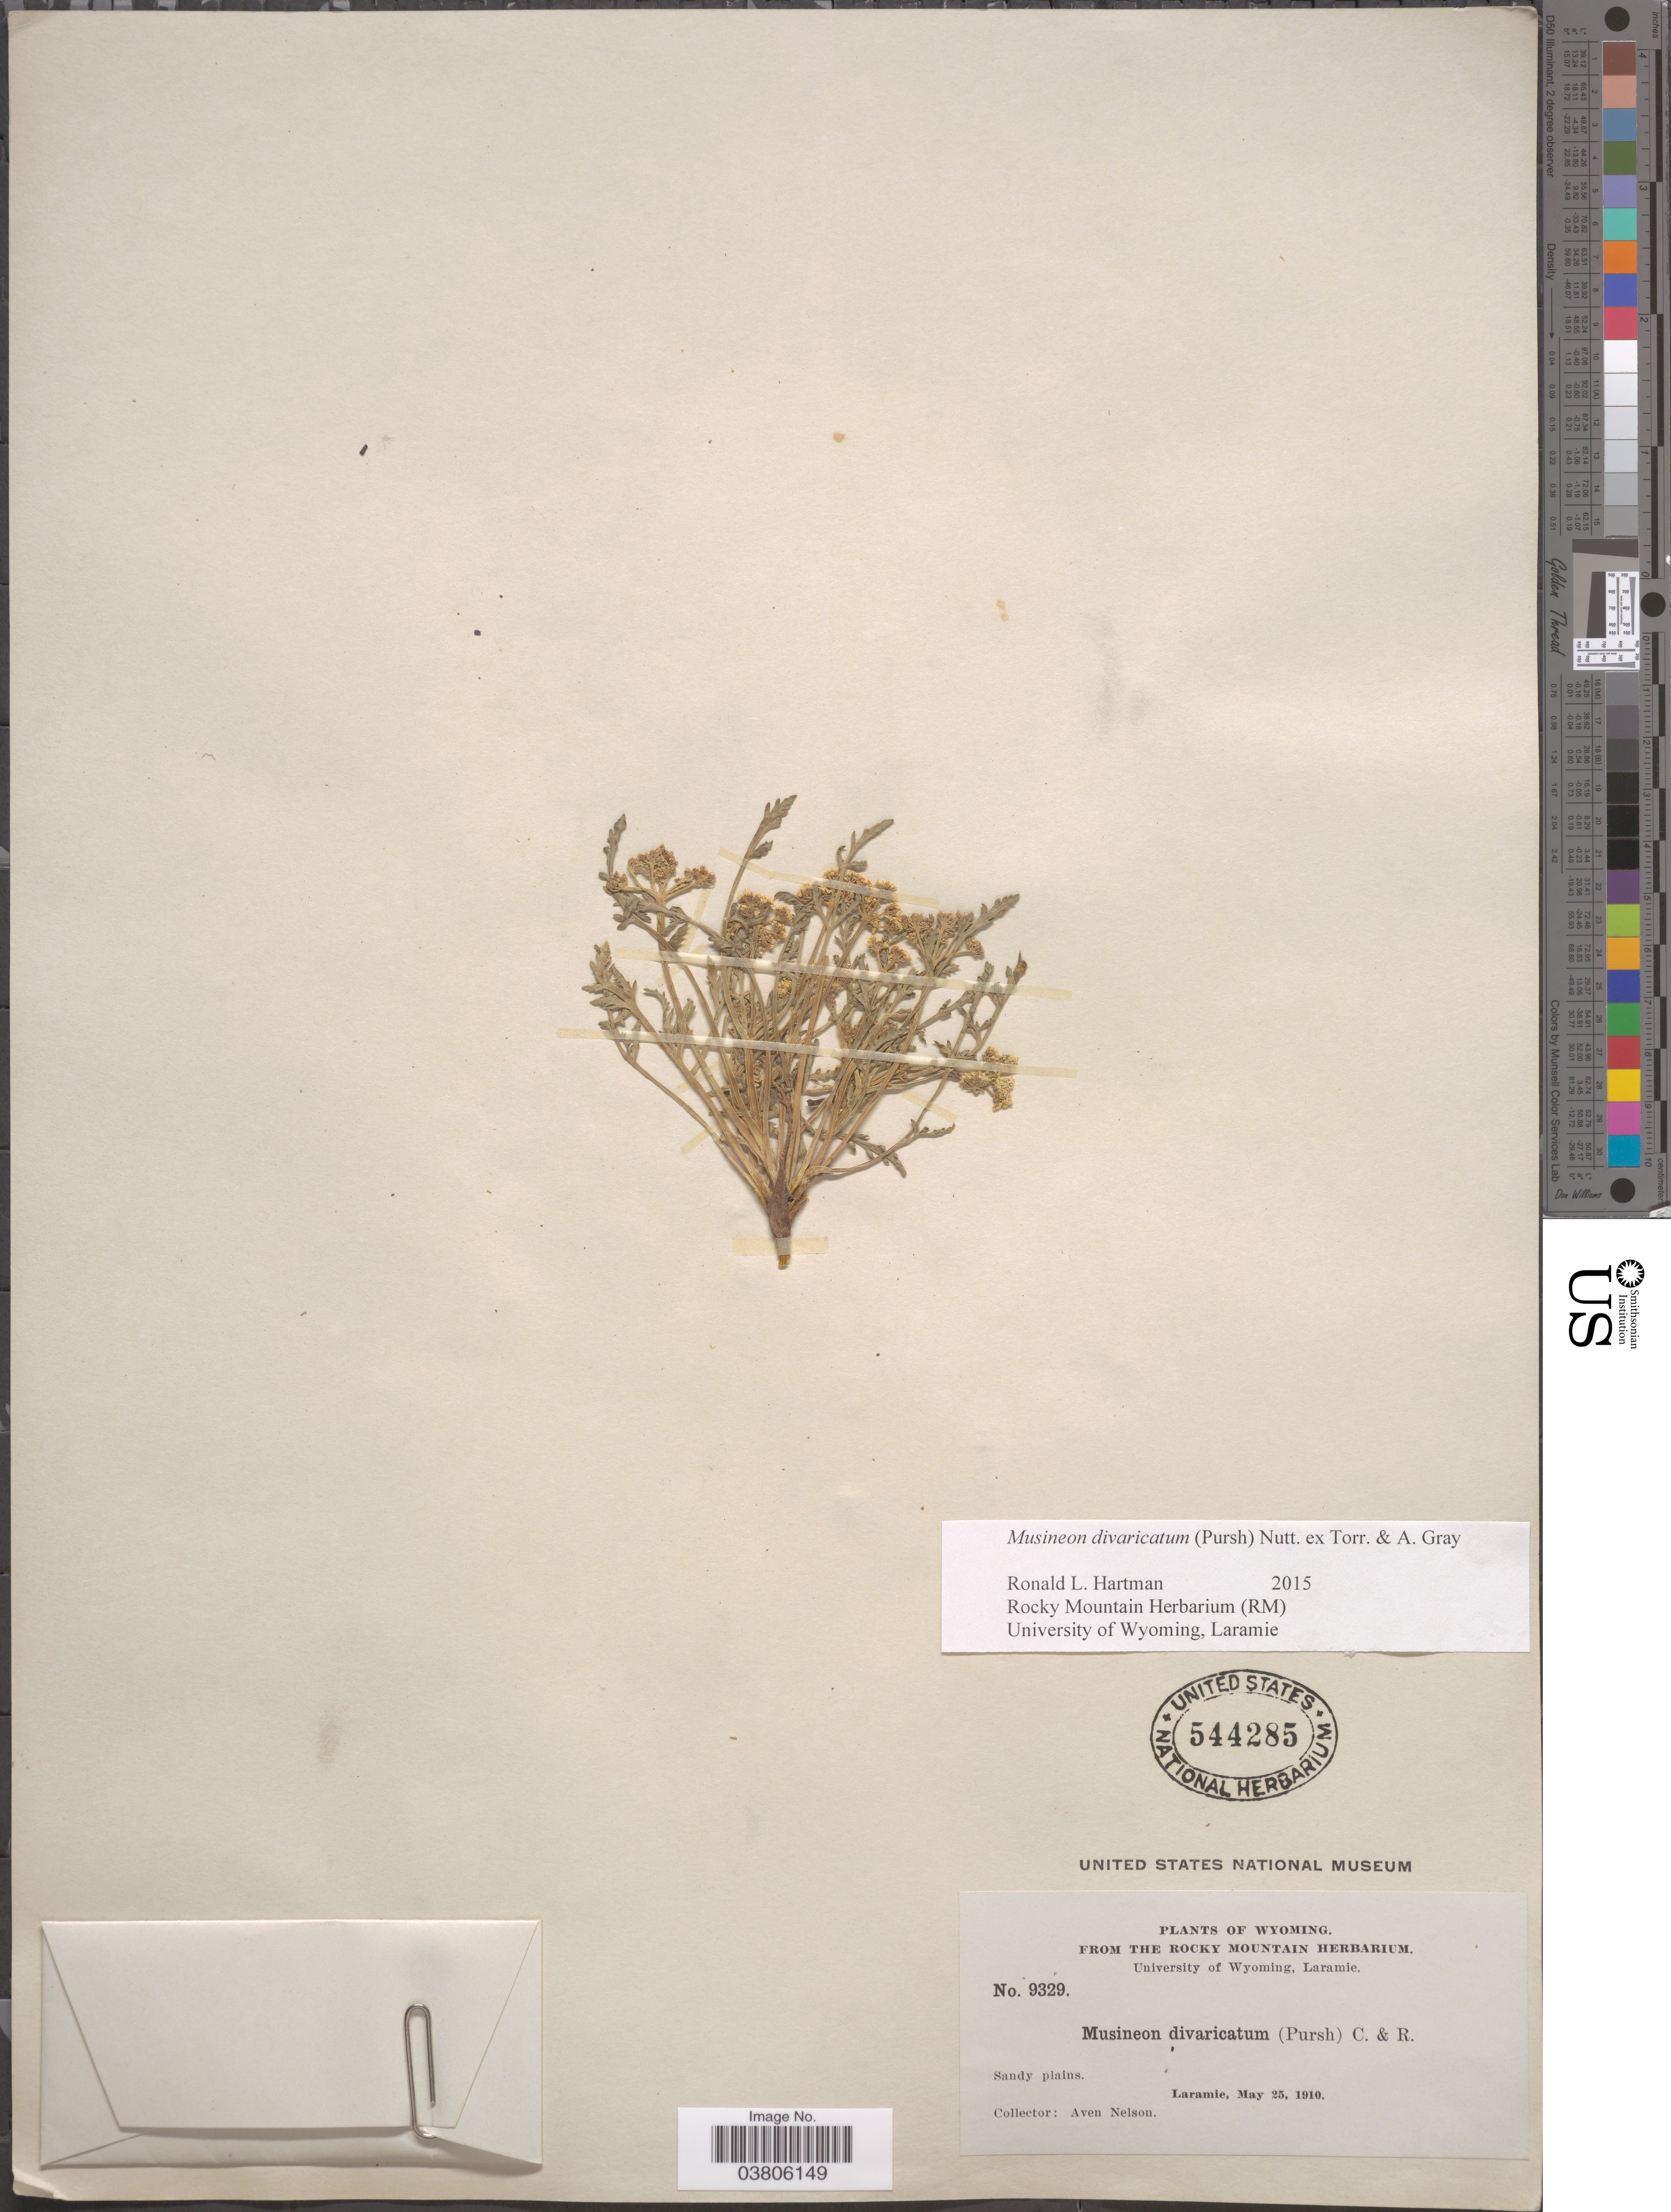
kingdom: Plantae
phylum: Tracheophyta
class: Magnoliopsida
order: Apiales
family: Apiaceae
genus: Musineon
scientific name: Musineon divaricatum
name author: (Pursh) Nutt.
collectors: A. Nelson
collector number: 9329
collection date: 1910-05-25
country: United States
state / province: Wyoming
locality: Laramie.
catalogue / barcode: US 544285